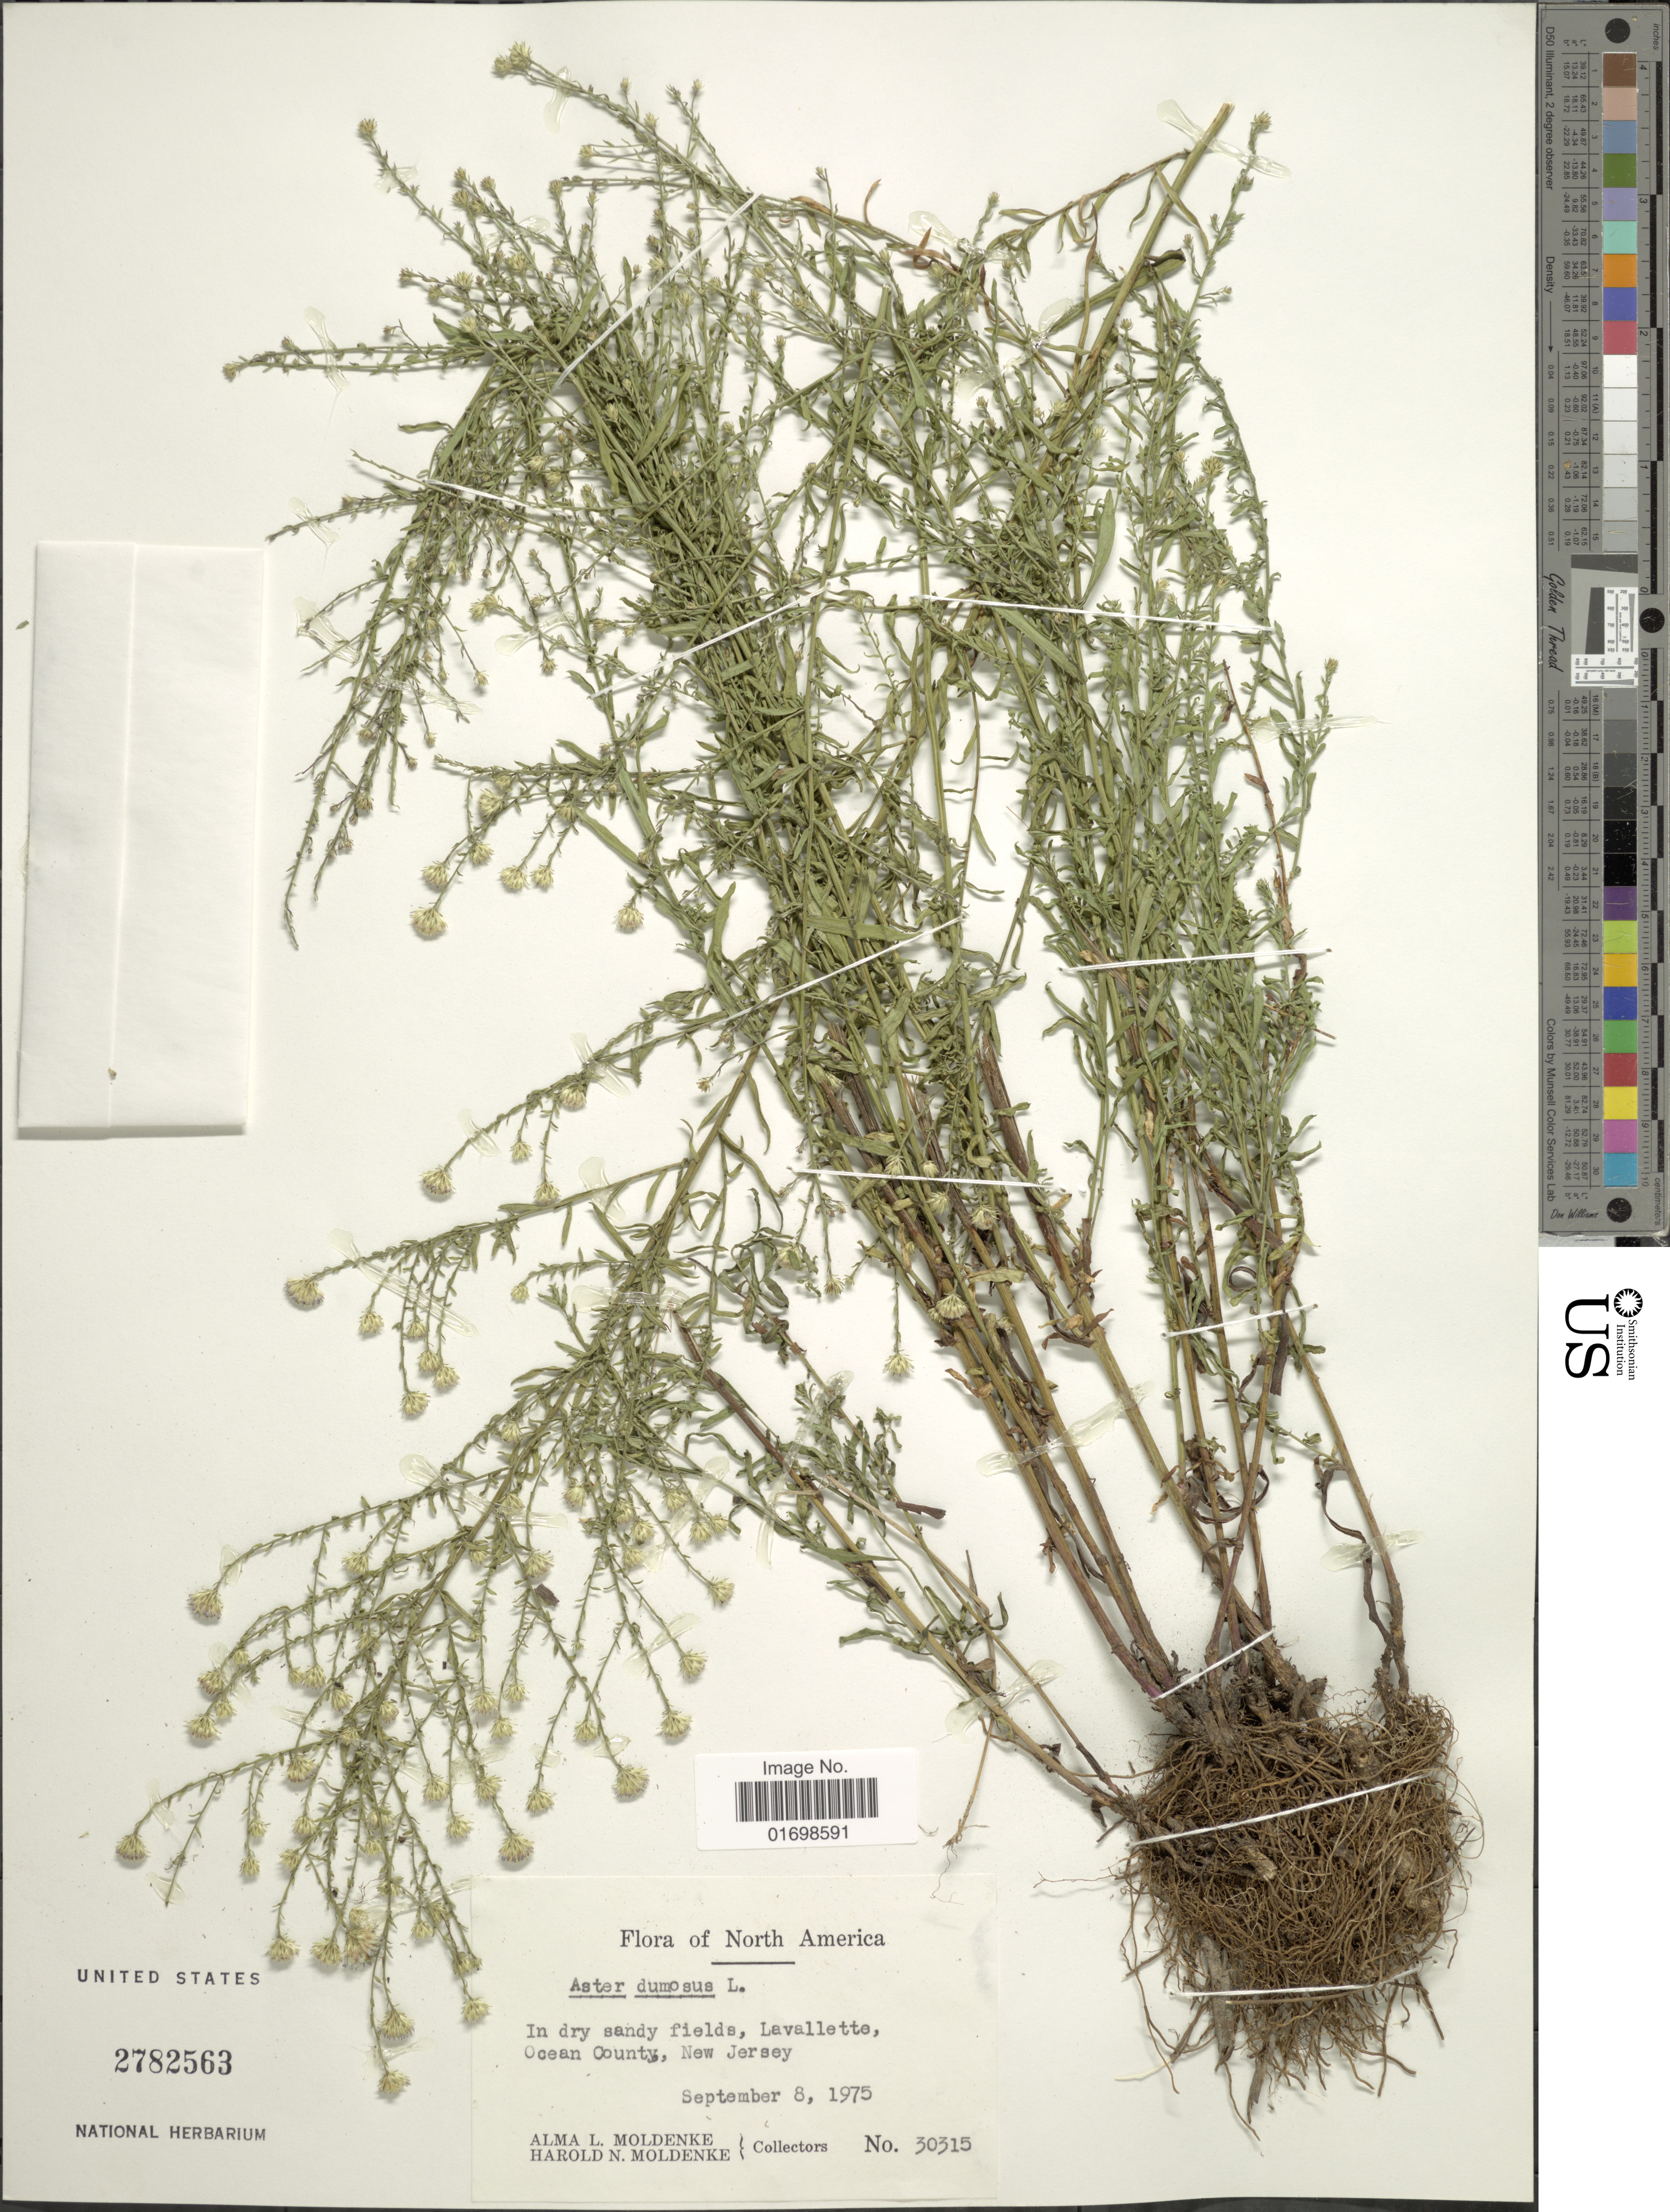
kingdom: Plantae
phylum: Tracheophyta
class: Magnoliopsida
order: Asterales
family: Asteraceae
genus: Symphyotrichum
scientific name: Symphyotrichum dumosum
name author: (L.) G.L. Nesom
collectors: A. L. Moldenke & H. N. Moldenke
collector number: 30315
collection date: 1975-09-08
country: United States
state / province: New Jersey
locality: Lavallette, Ocean County, New Jersey.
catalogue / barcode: US 2782563